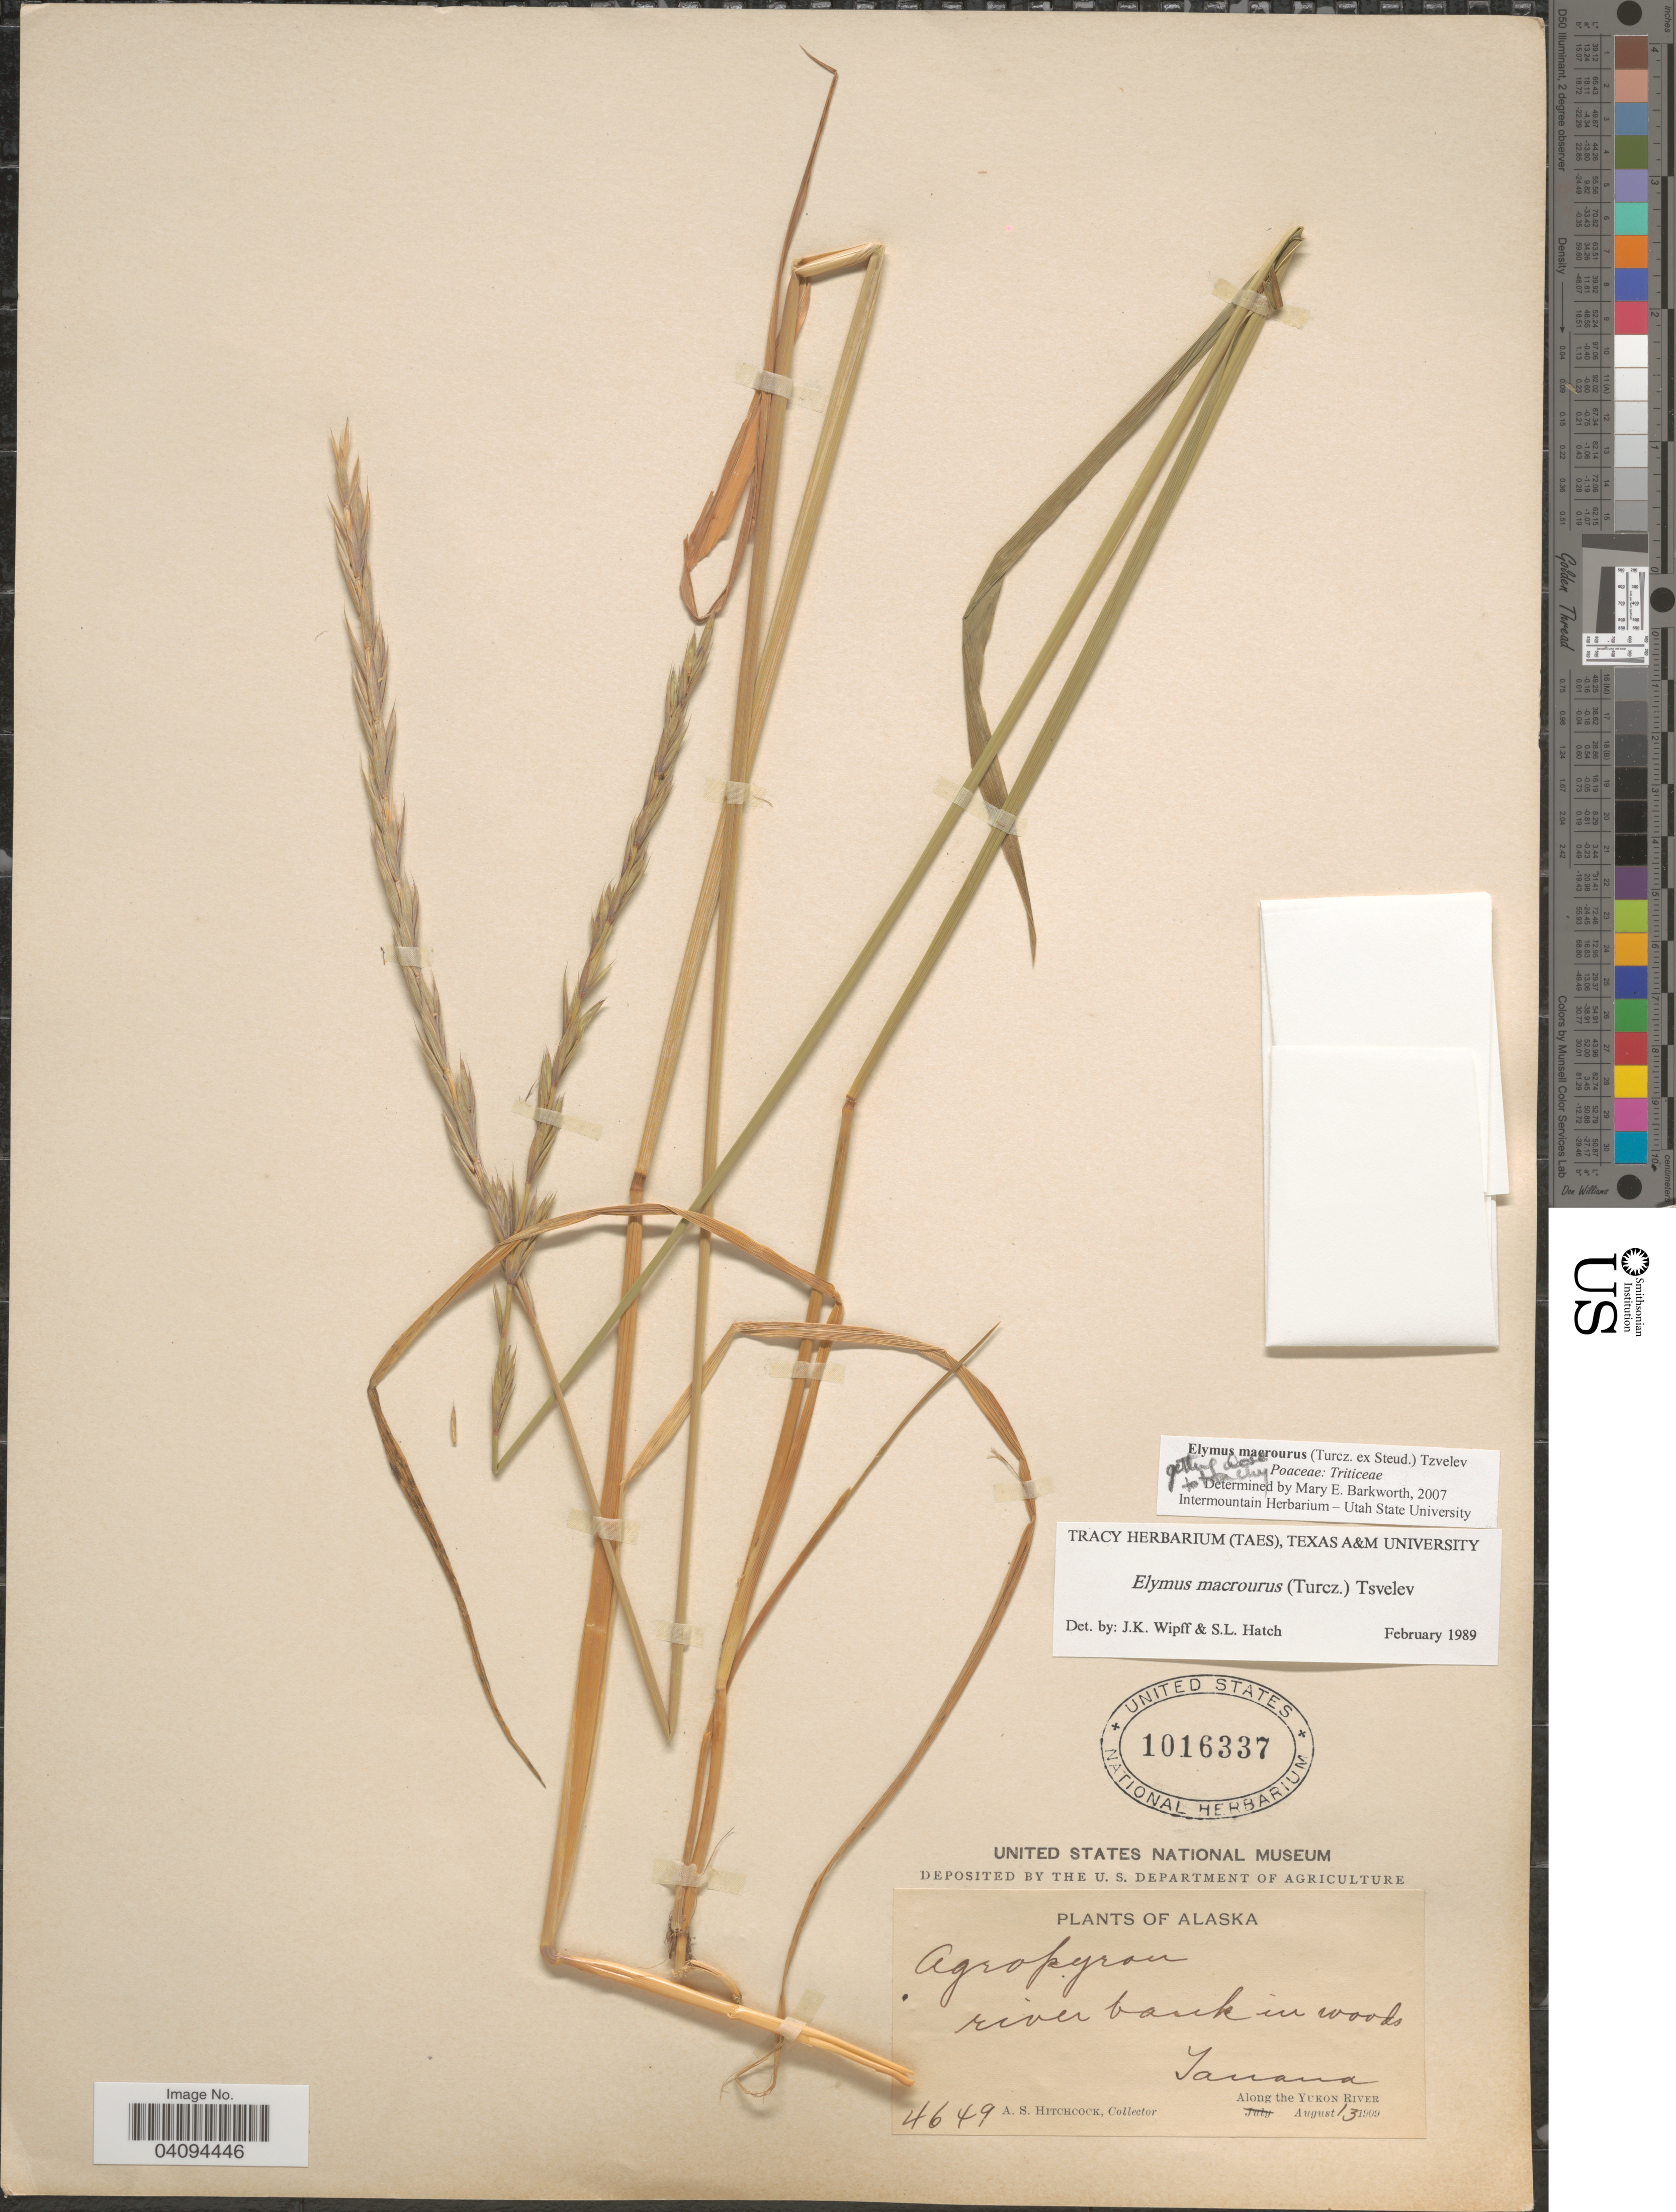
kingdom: Plantae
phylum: Tracheophyta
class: Liliopsida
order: Poales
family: Poaceae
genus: Elymus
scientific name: Elymus macrourus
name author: (Turcz. ex Steud.) Tzvelev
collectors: A. S. Hitchcock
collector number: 4649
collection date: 1909-08-13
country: United States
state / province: Alaska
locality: River bank in woods. Tanana. Along the Yukon River.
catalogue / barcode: US 1016337